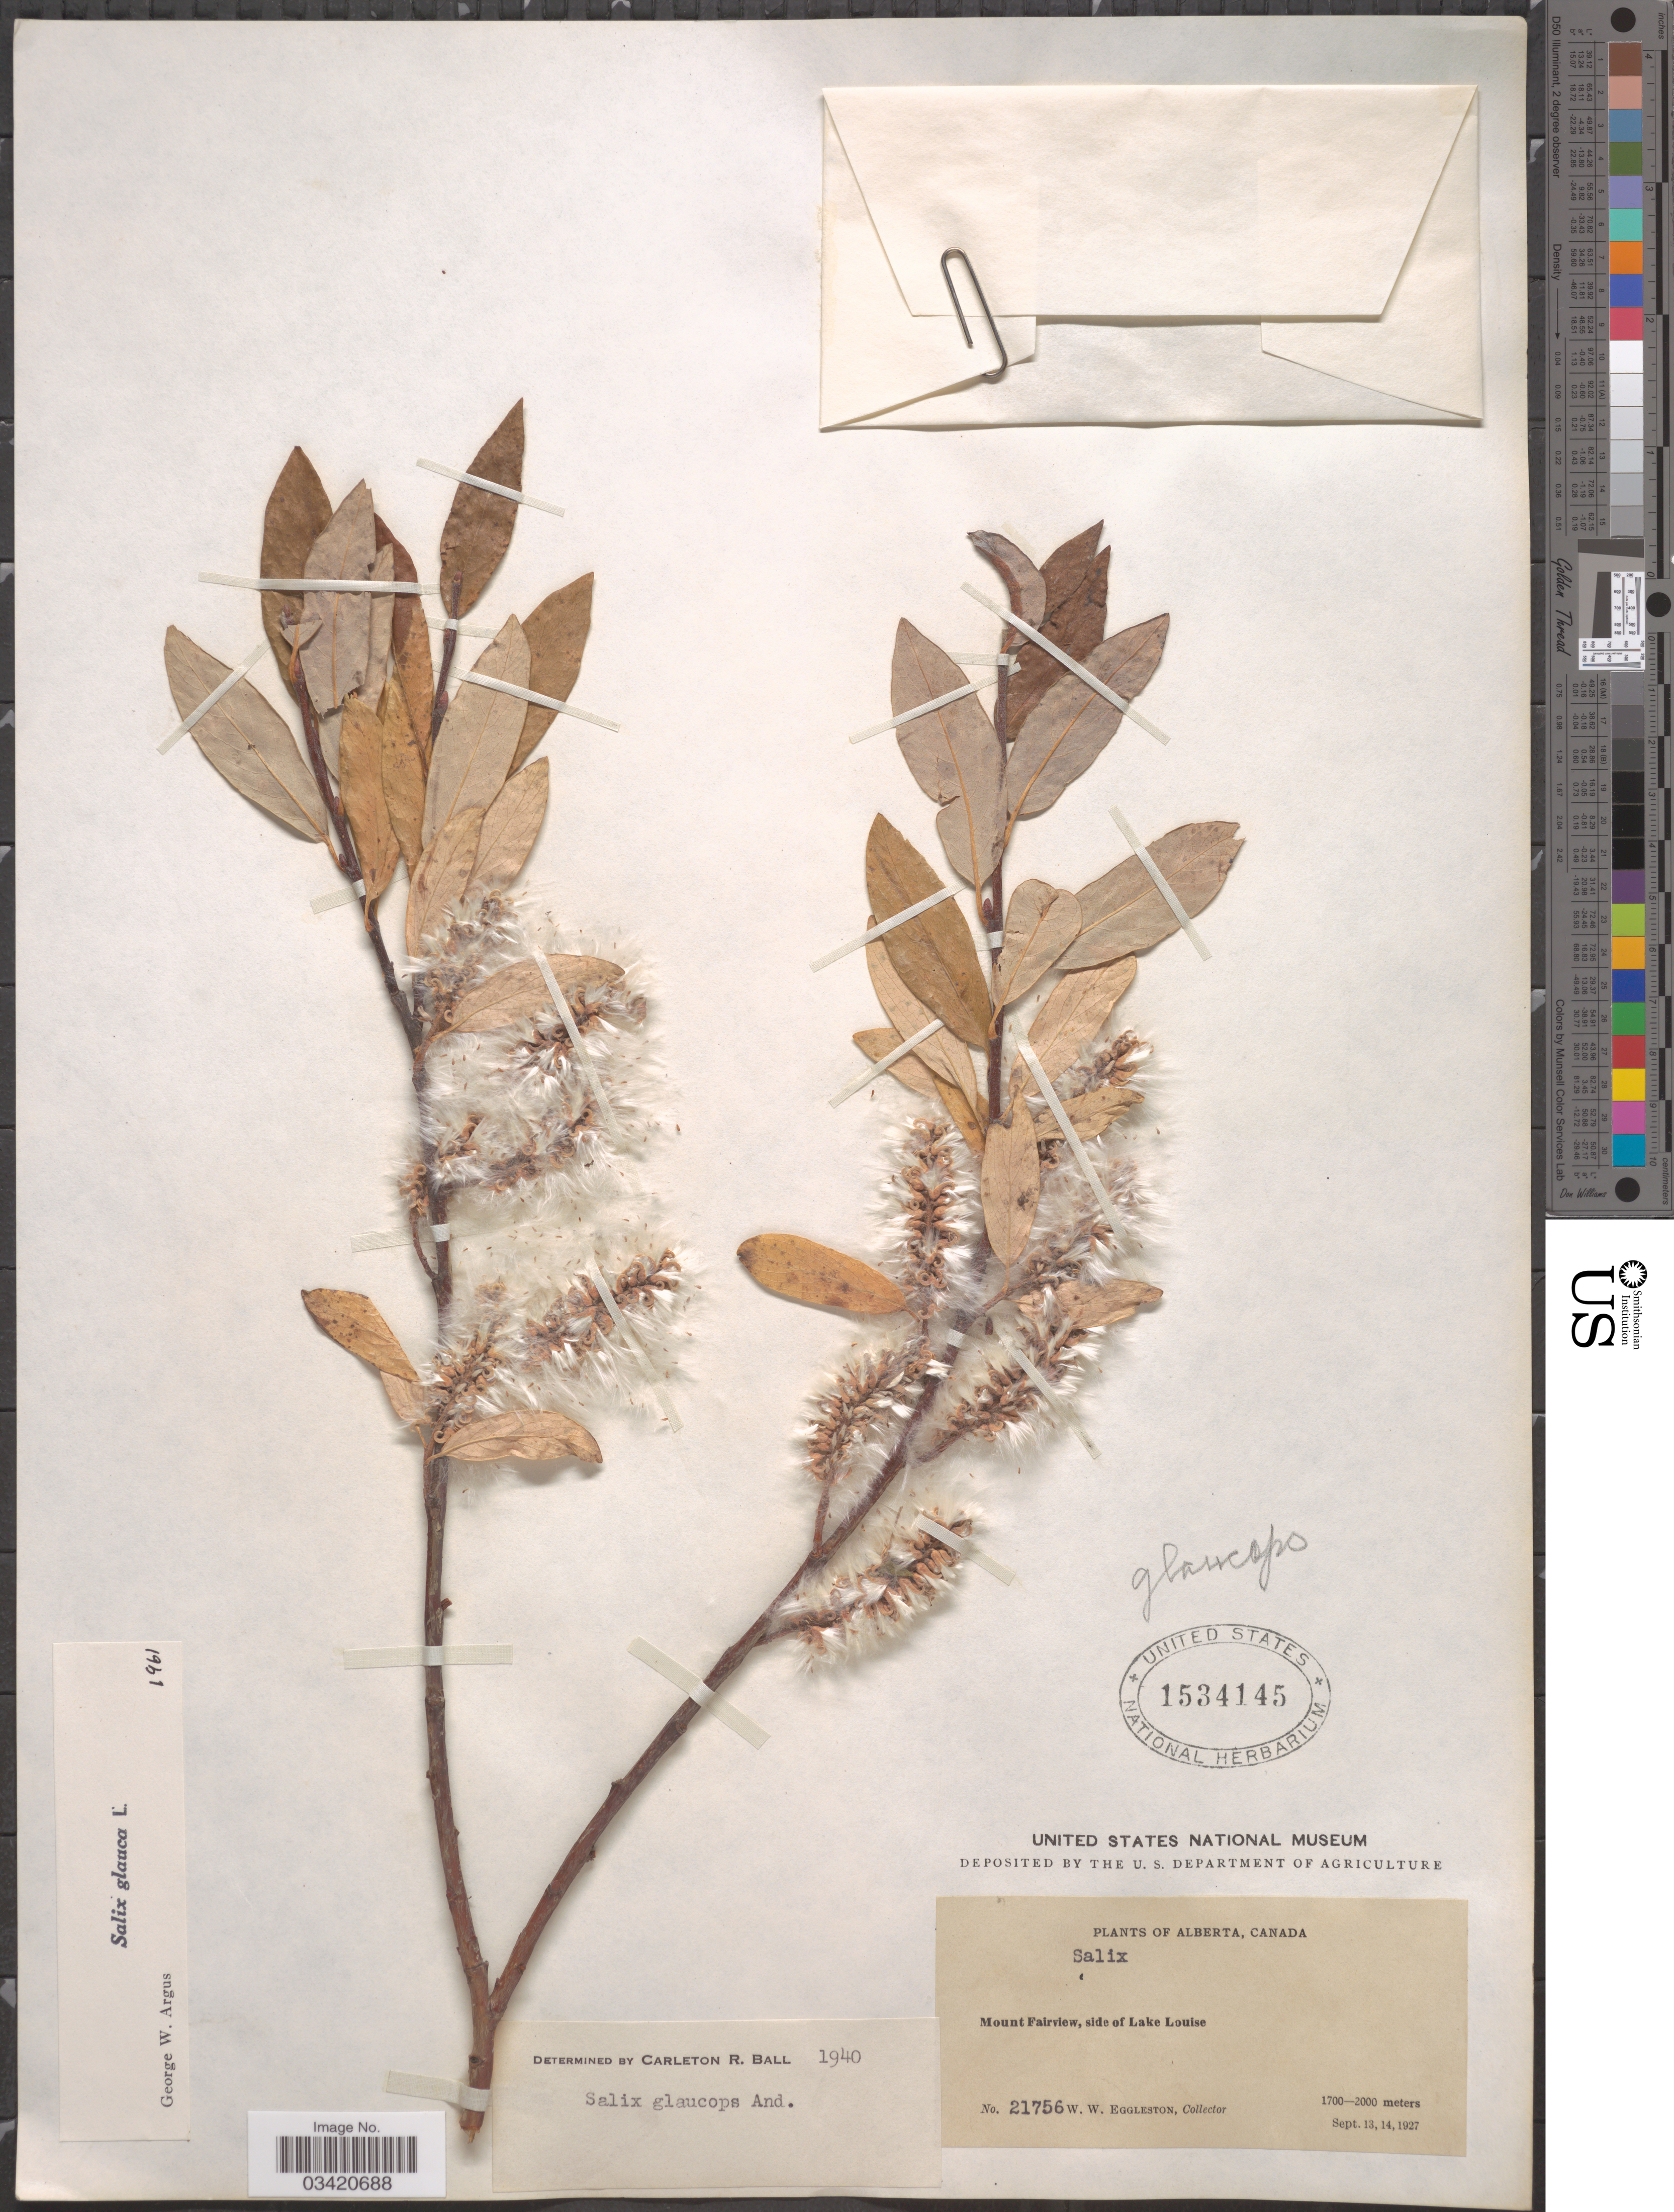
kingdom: Plantae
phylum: Tracheophyta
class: Magnoliopsida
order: Malpighiales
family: Salicaceae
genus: Salix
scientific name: Salix glauca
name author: L.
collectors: W. W. Eggleston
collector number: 21756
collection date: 1927-09-13/1927-09-14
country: Canada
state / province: Alberta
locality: Mount Fairview, side of Lake Louise.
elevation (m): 1700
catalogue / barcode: US 1534145